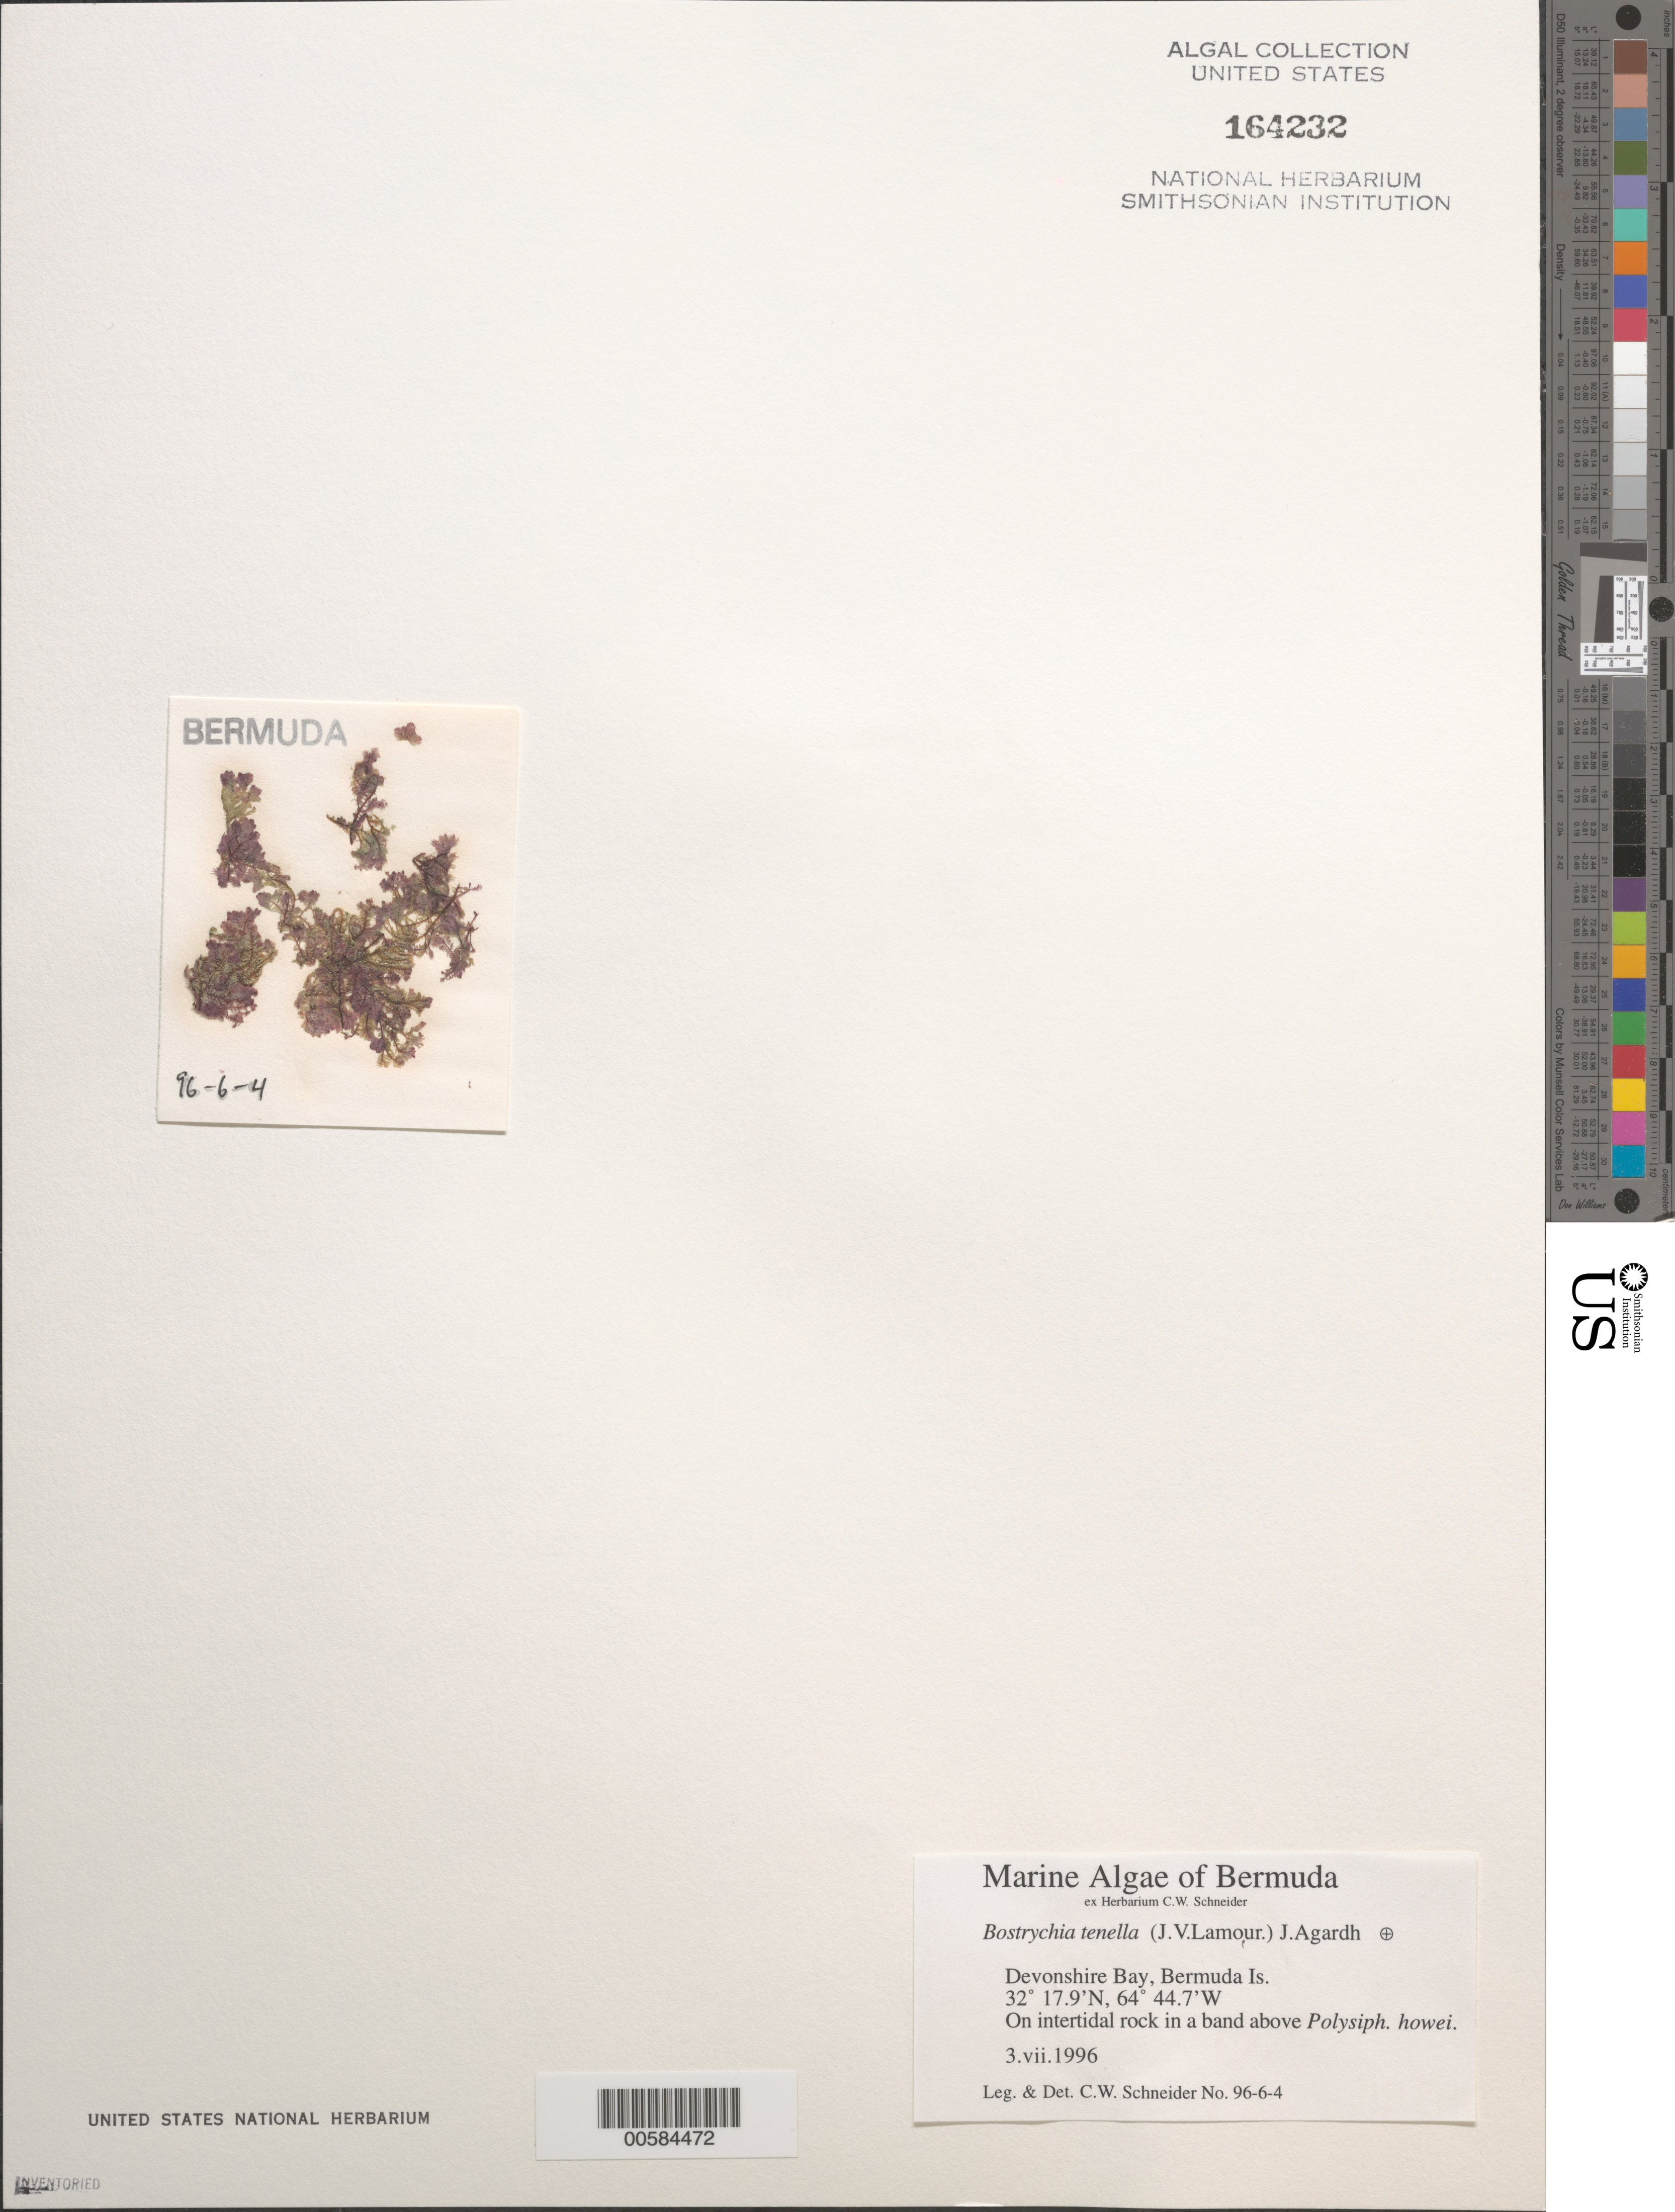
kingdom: Plantae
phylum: Rhodophyta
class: Florideophyceae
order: Ceramiales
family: Rhodomelaceae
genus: Bostrychia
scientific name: Bostrychia tenella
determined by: Schneider, C. W.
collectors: C. W. Schneider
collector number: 96-6-4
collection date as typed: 03 Jul 1996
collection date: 1996-07-03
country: Bermuda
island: Bermuda Island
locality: Devonshire Bay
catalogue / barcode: US 164232